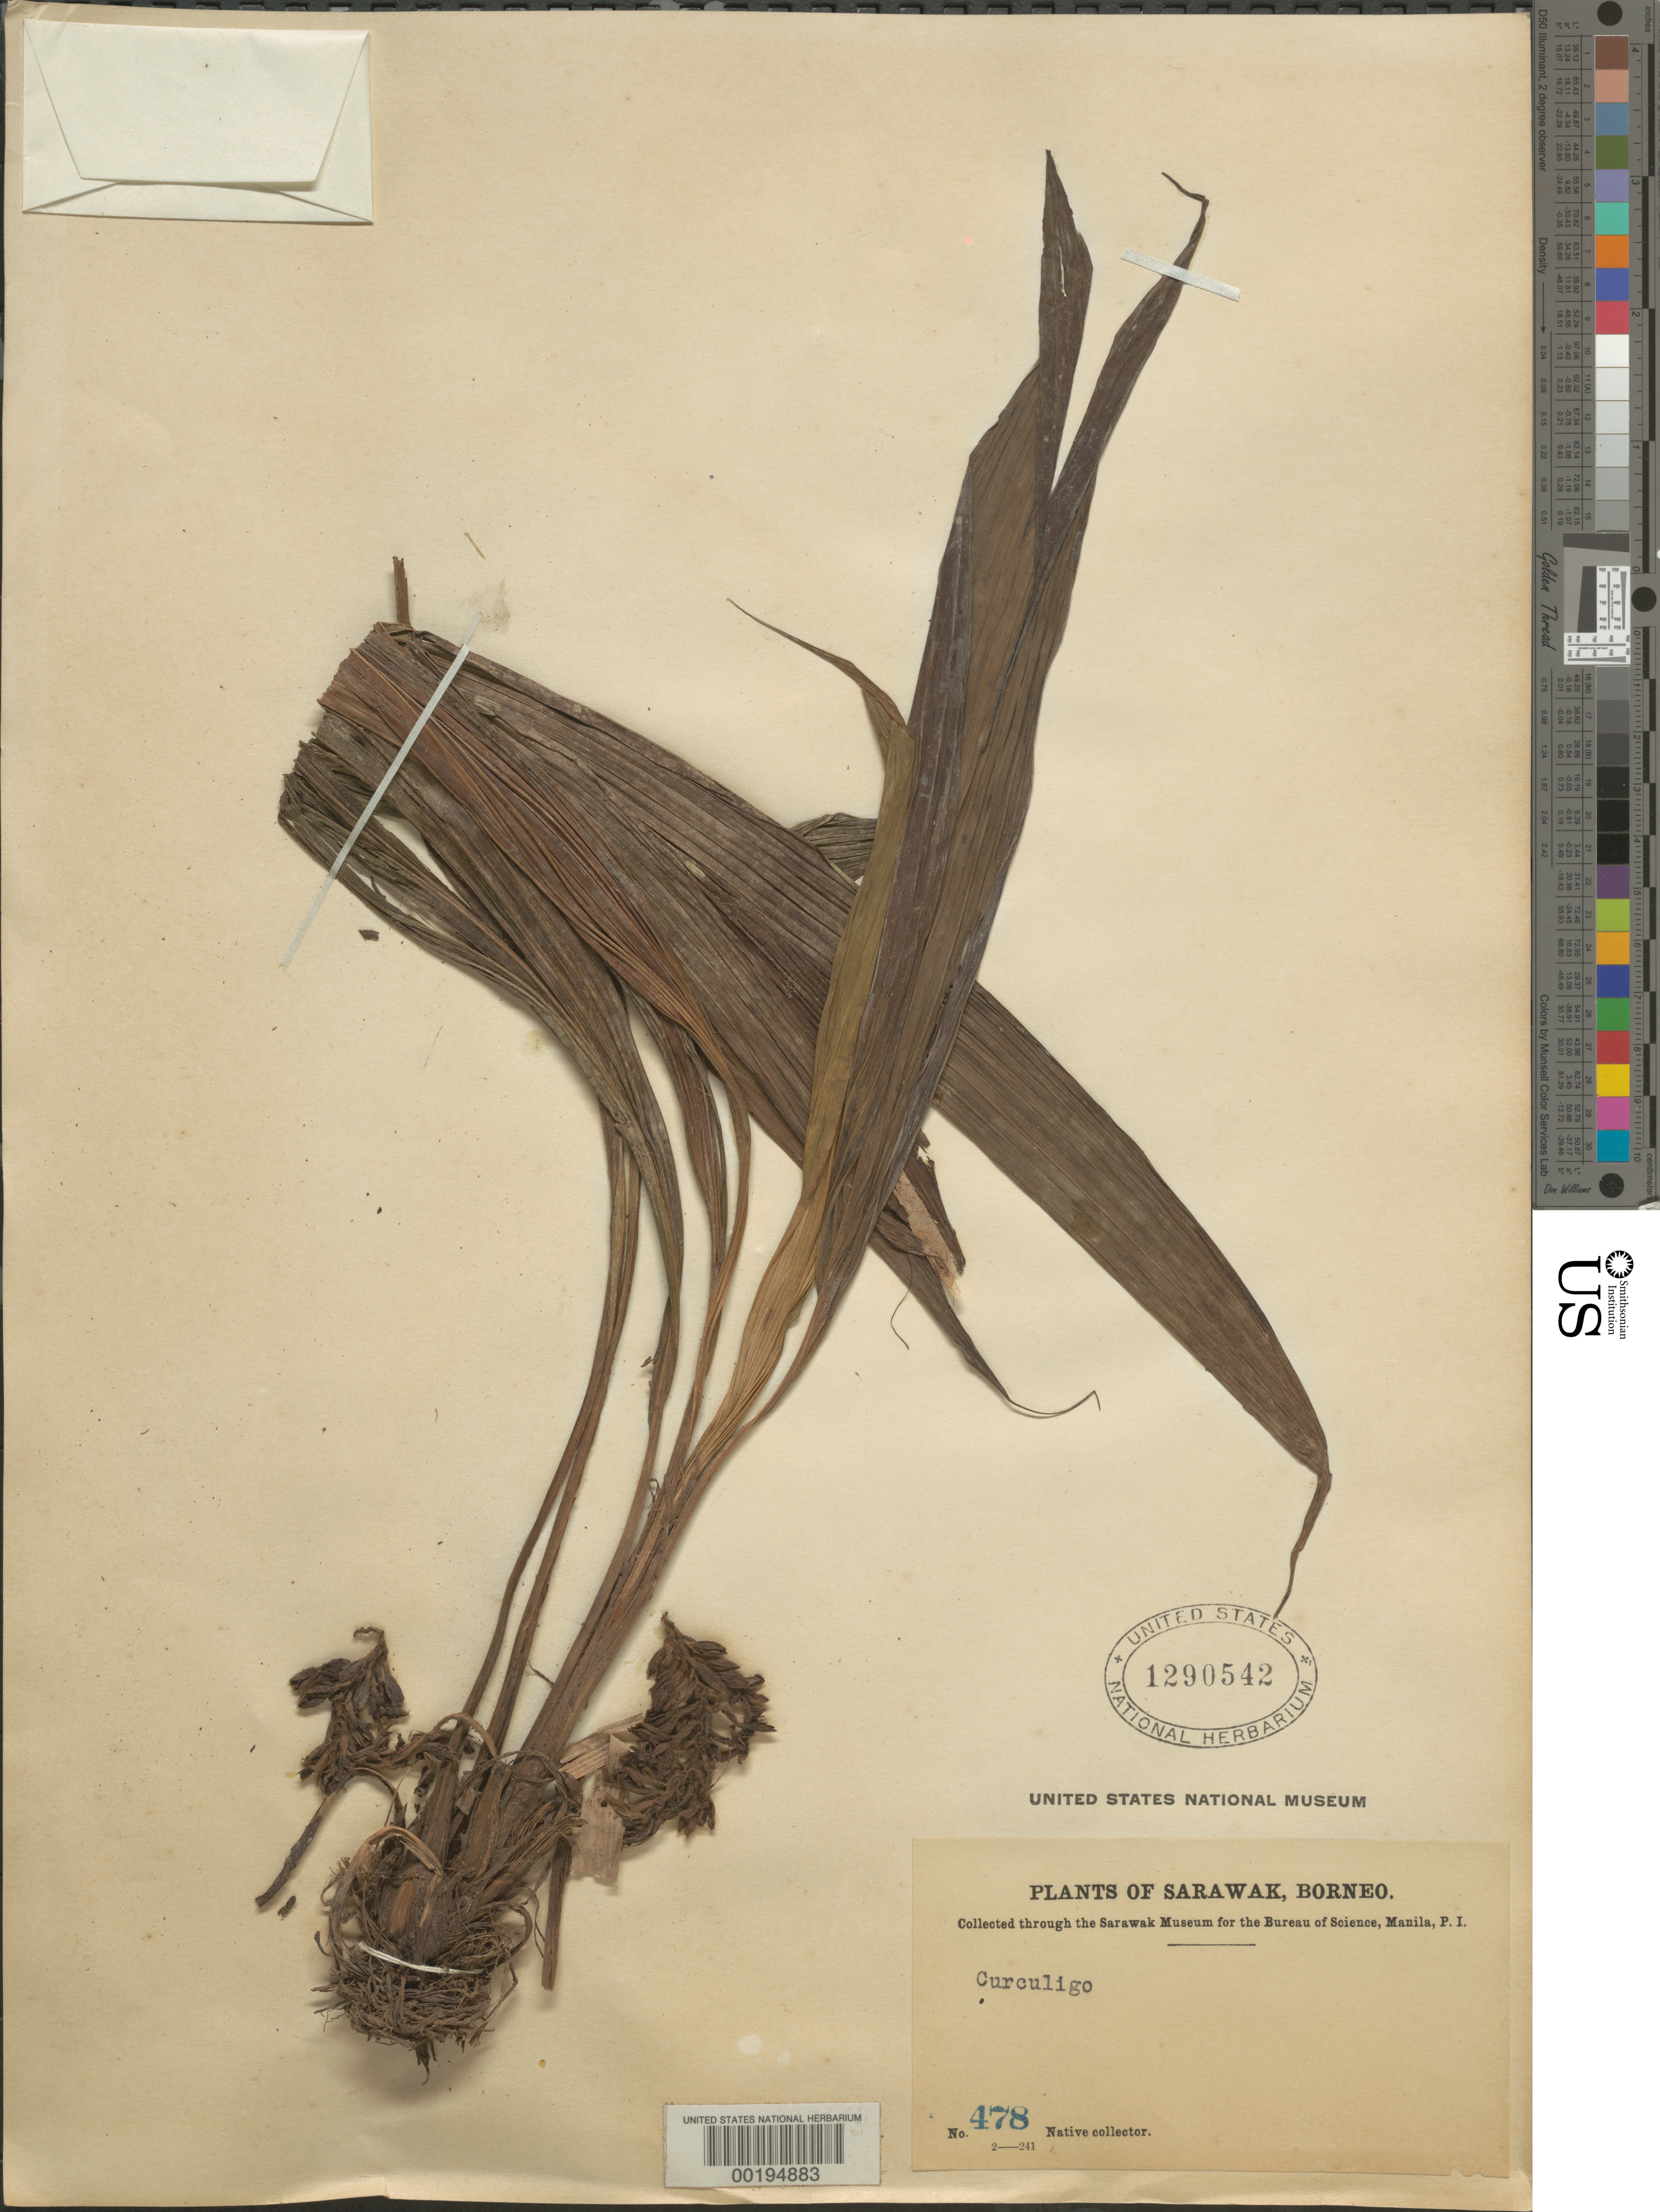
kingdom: Plantae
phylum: Tracheophyta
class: Liliopsida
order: Asparagales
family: Hypoxidaceae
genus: Curculigo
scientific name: Curculigo racemosa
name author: Ridl.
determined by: Geerinck, D.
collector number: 478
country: Malaysia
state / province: Sarawak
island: Borneo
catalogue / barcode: US 1290542